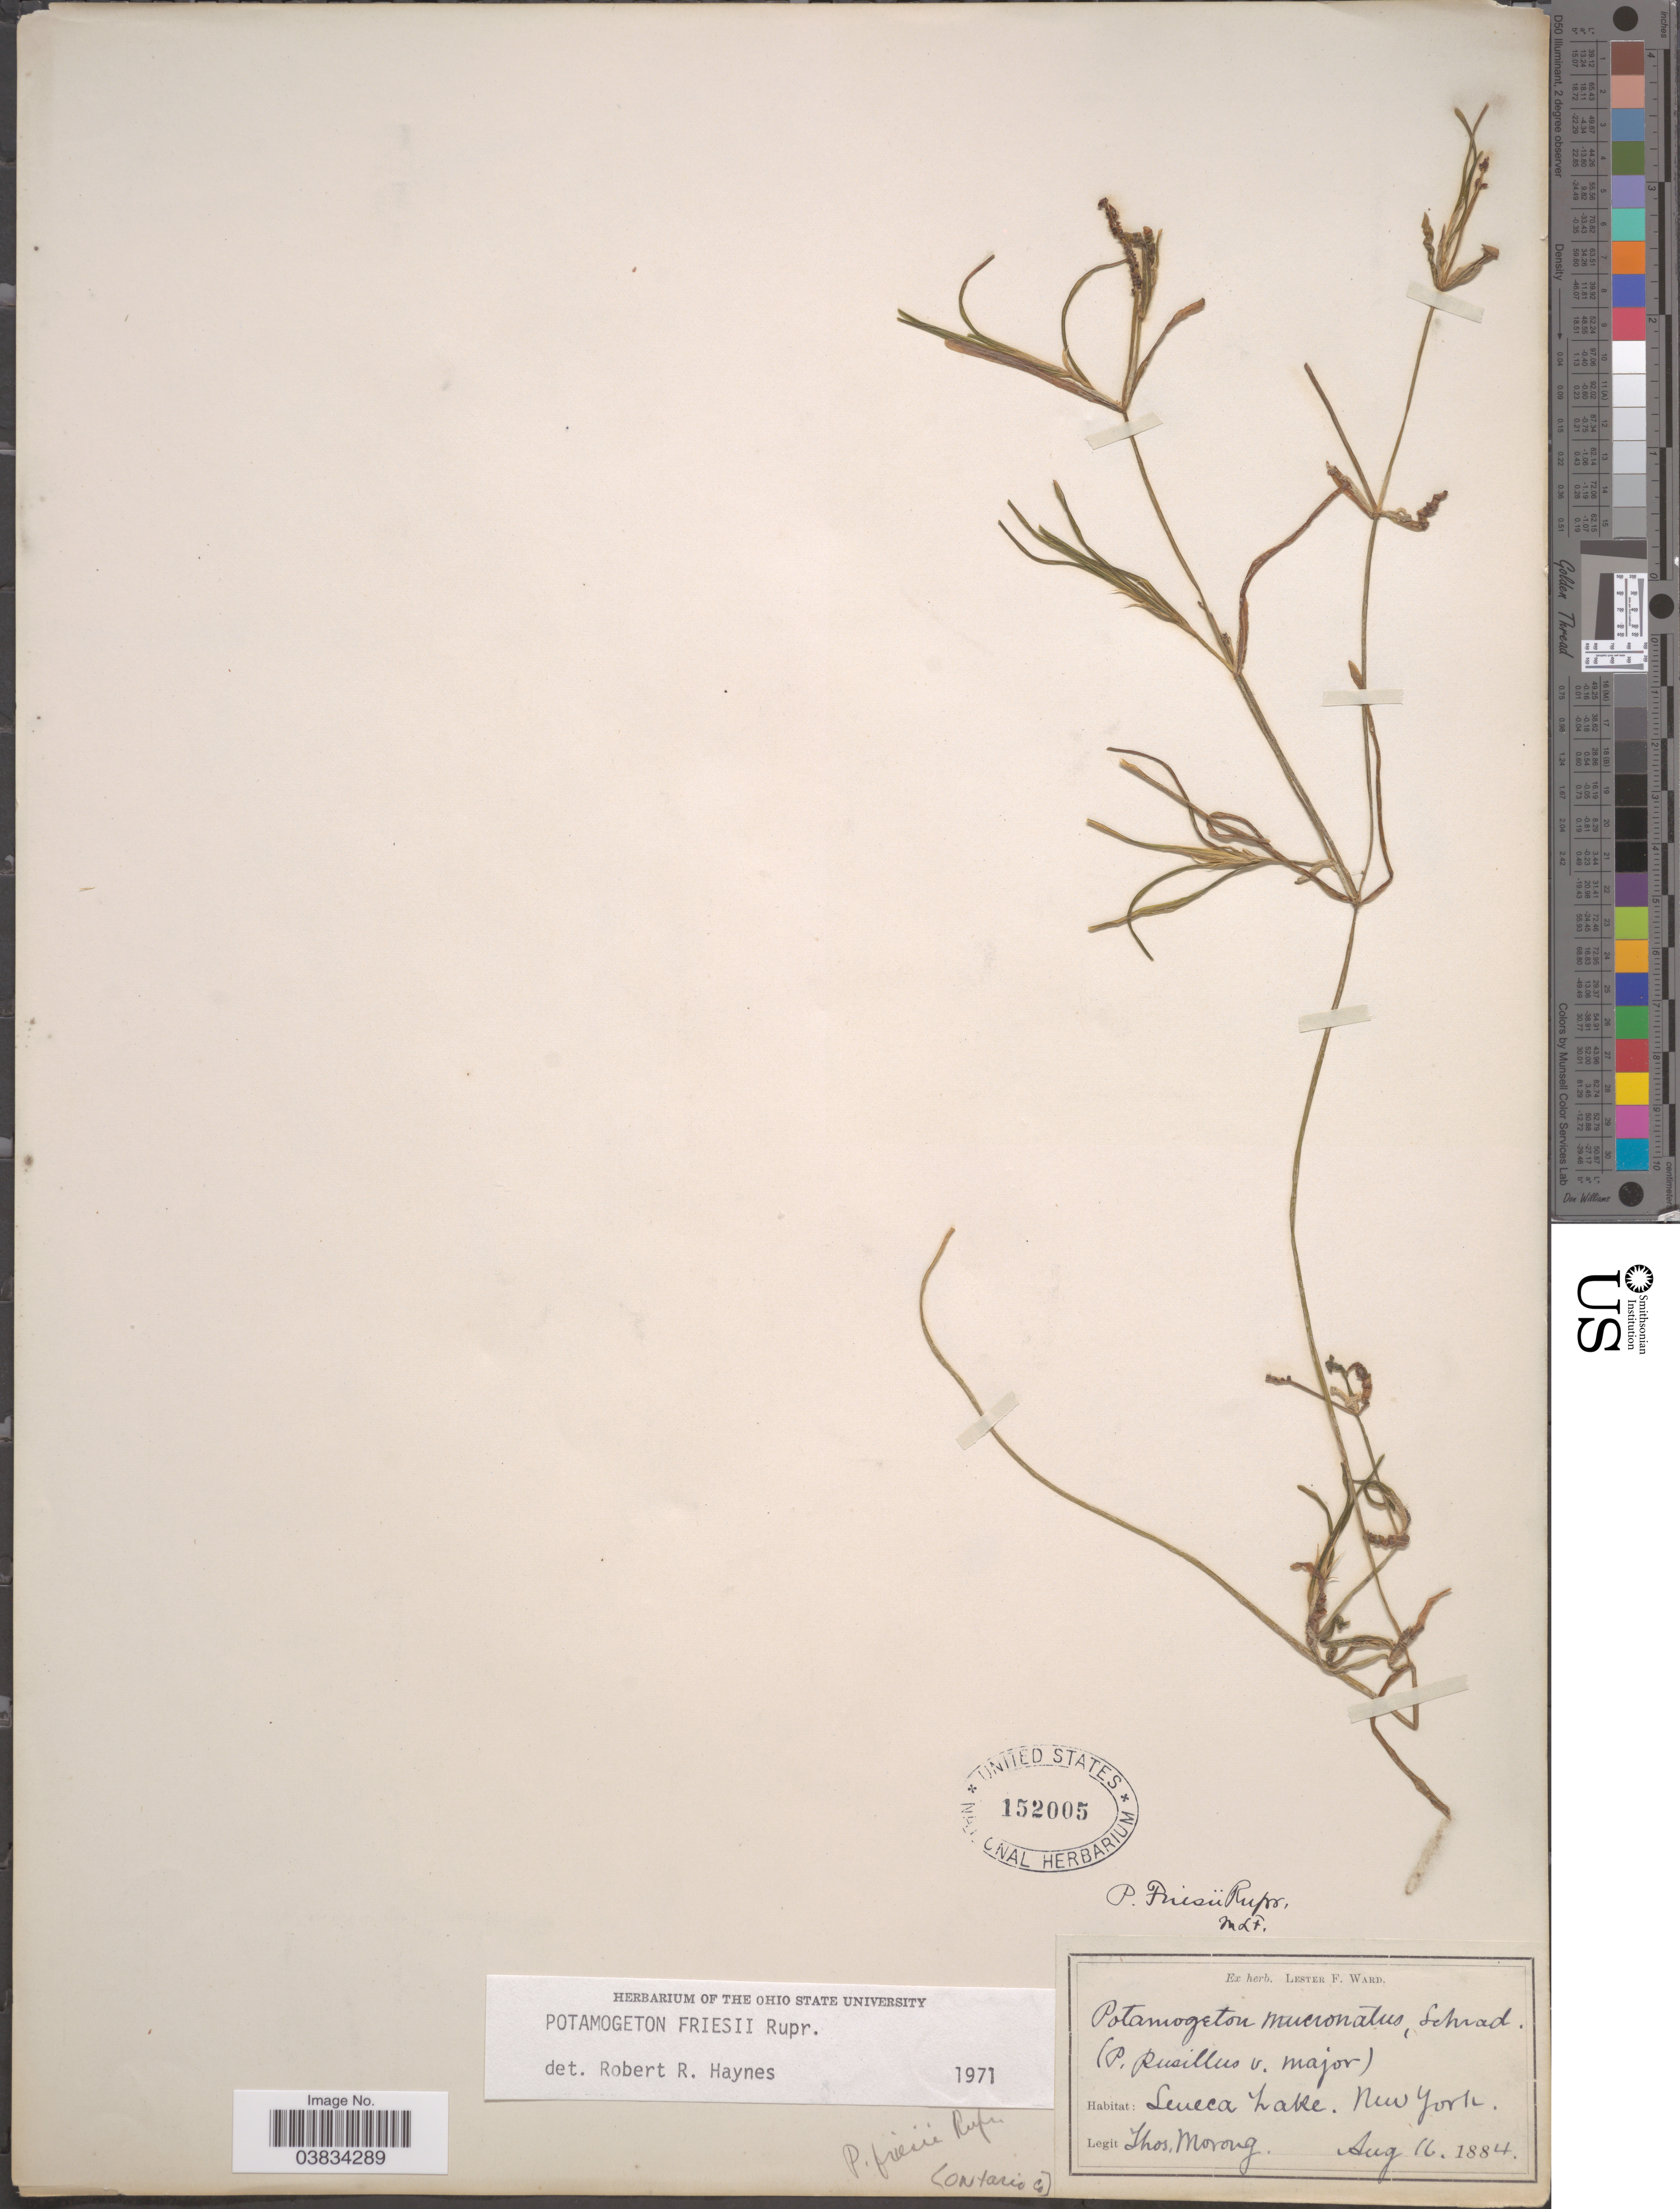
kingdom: Plantae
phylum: Tracheophyta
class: Liliopsida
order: Alismatales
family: Potamogetonaceae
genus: Potamogeton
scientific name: Potamogeton friesii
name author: Rupr.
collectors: ex herb. T. Morong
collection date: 1884-08-16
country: United States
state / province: New York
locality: Seneca Lake.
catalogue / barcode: US 152005